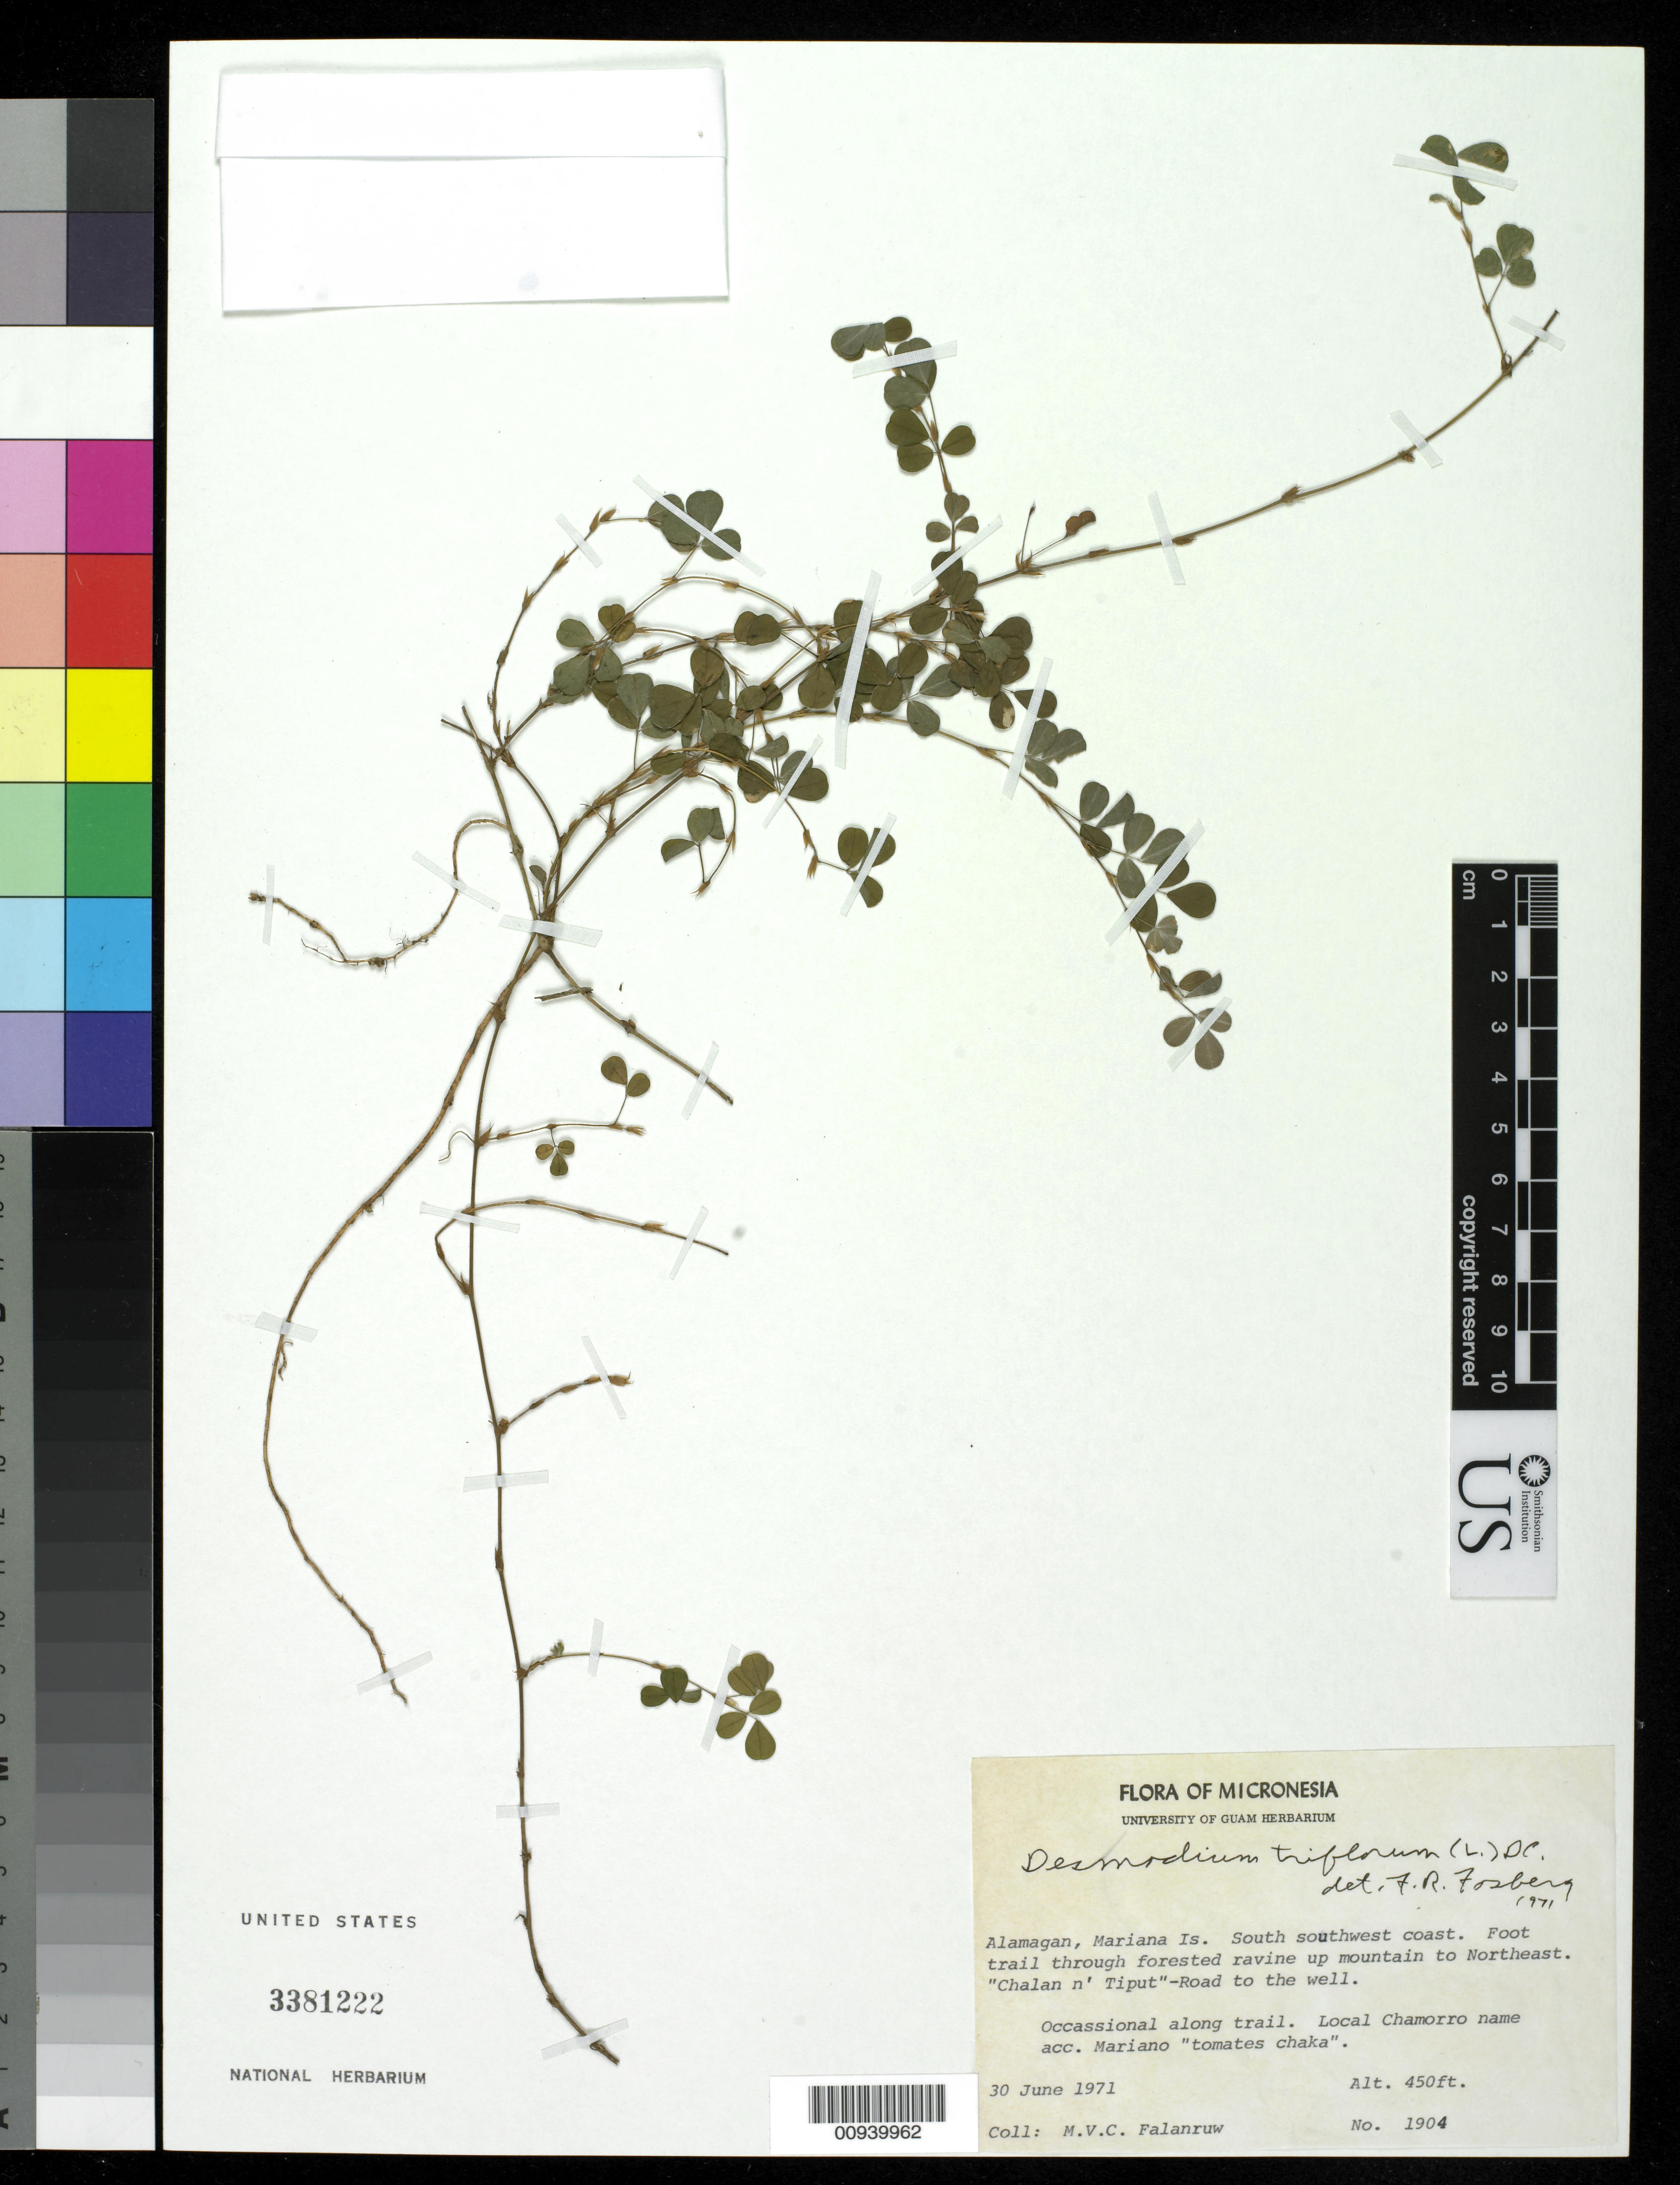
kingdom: Plantae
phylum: Tracheophyta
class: Magnoliopsida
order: Fabales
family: Fabaceae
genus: Grona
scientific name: Grona triflora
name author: (L.) H. Ohashi & K. Ohashi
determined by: Strong, Mark T., (BOT), Smithsonian Institution - National Museum of Natural History (UNITED STATES)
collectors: M. V. Falanruw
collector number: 1904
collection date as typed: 30 Jun 1971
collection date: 1971-06-30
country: Northern Mariana Islands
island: Alamagan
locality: SSW coast "Chalan n' Tiput - Road to the well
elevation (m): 137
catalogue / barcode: US 3381222